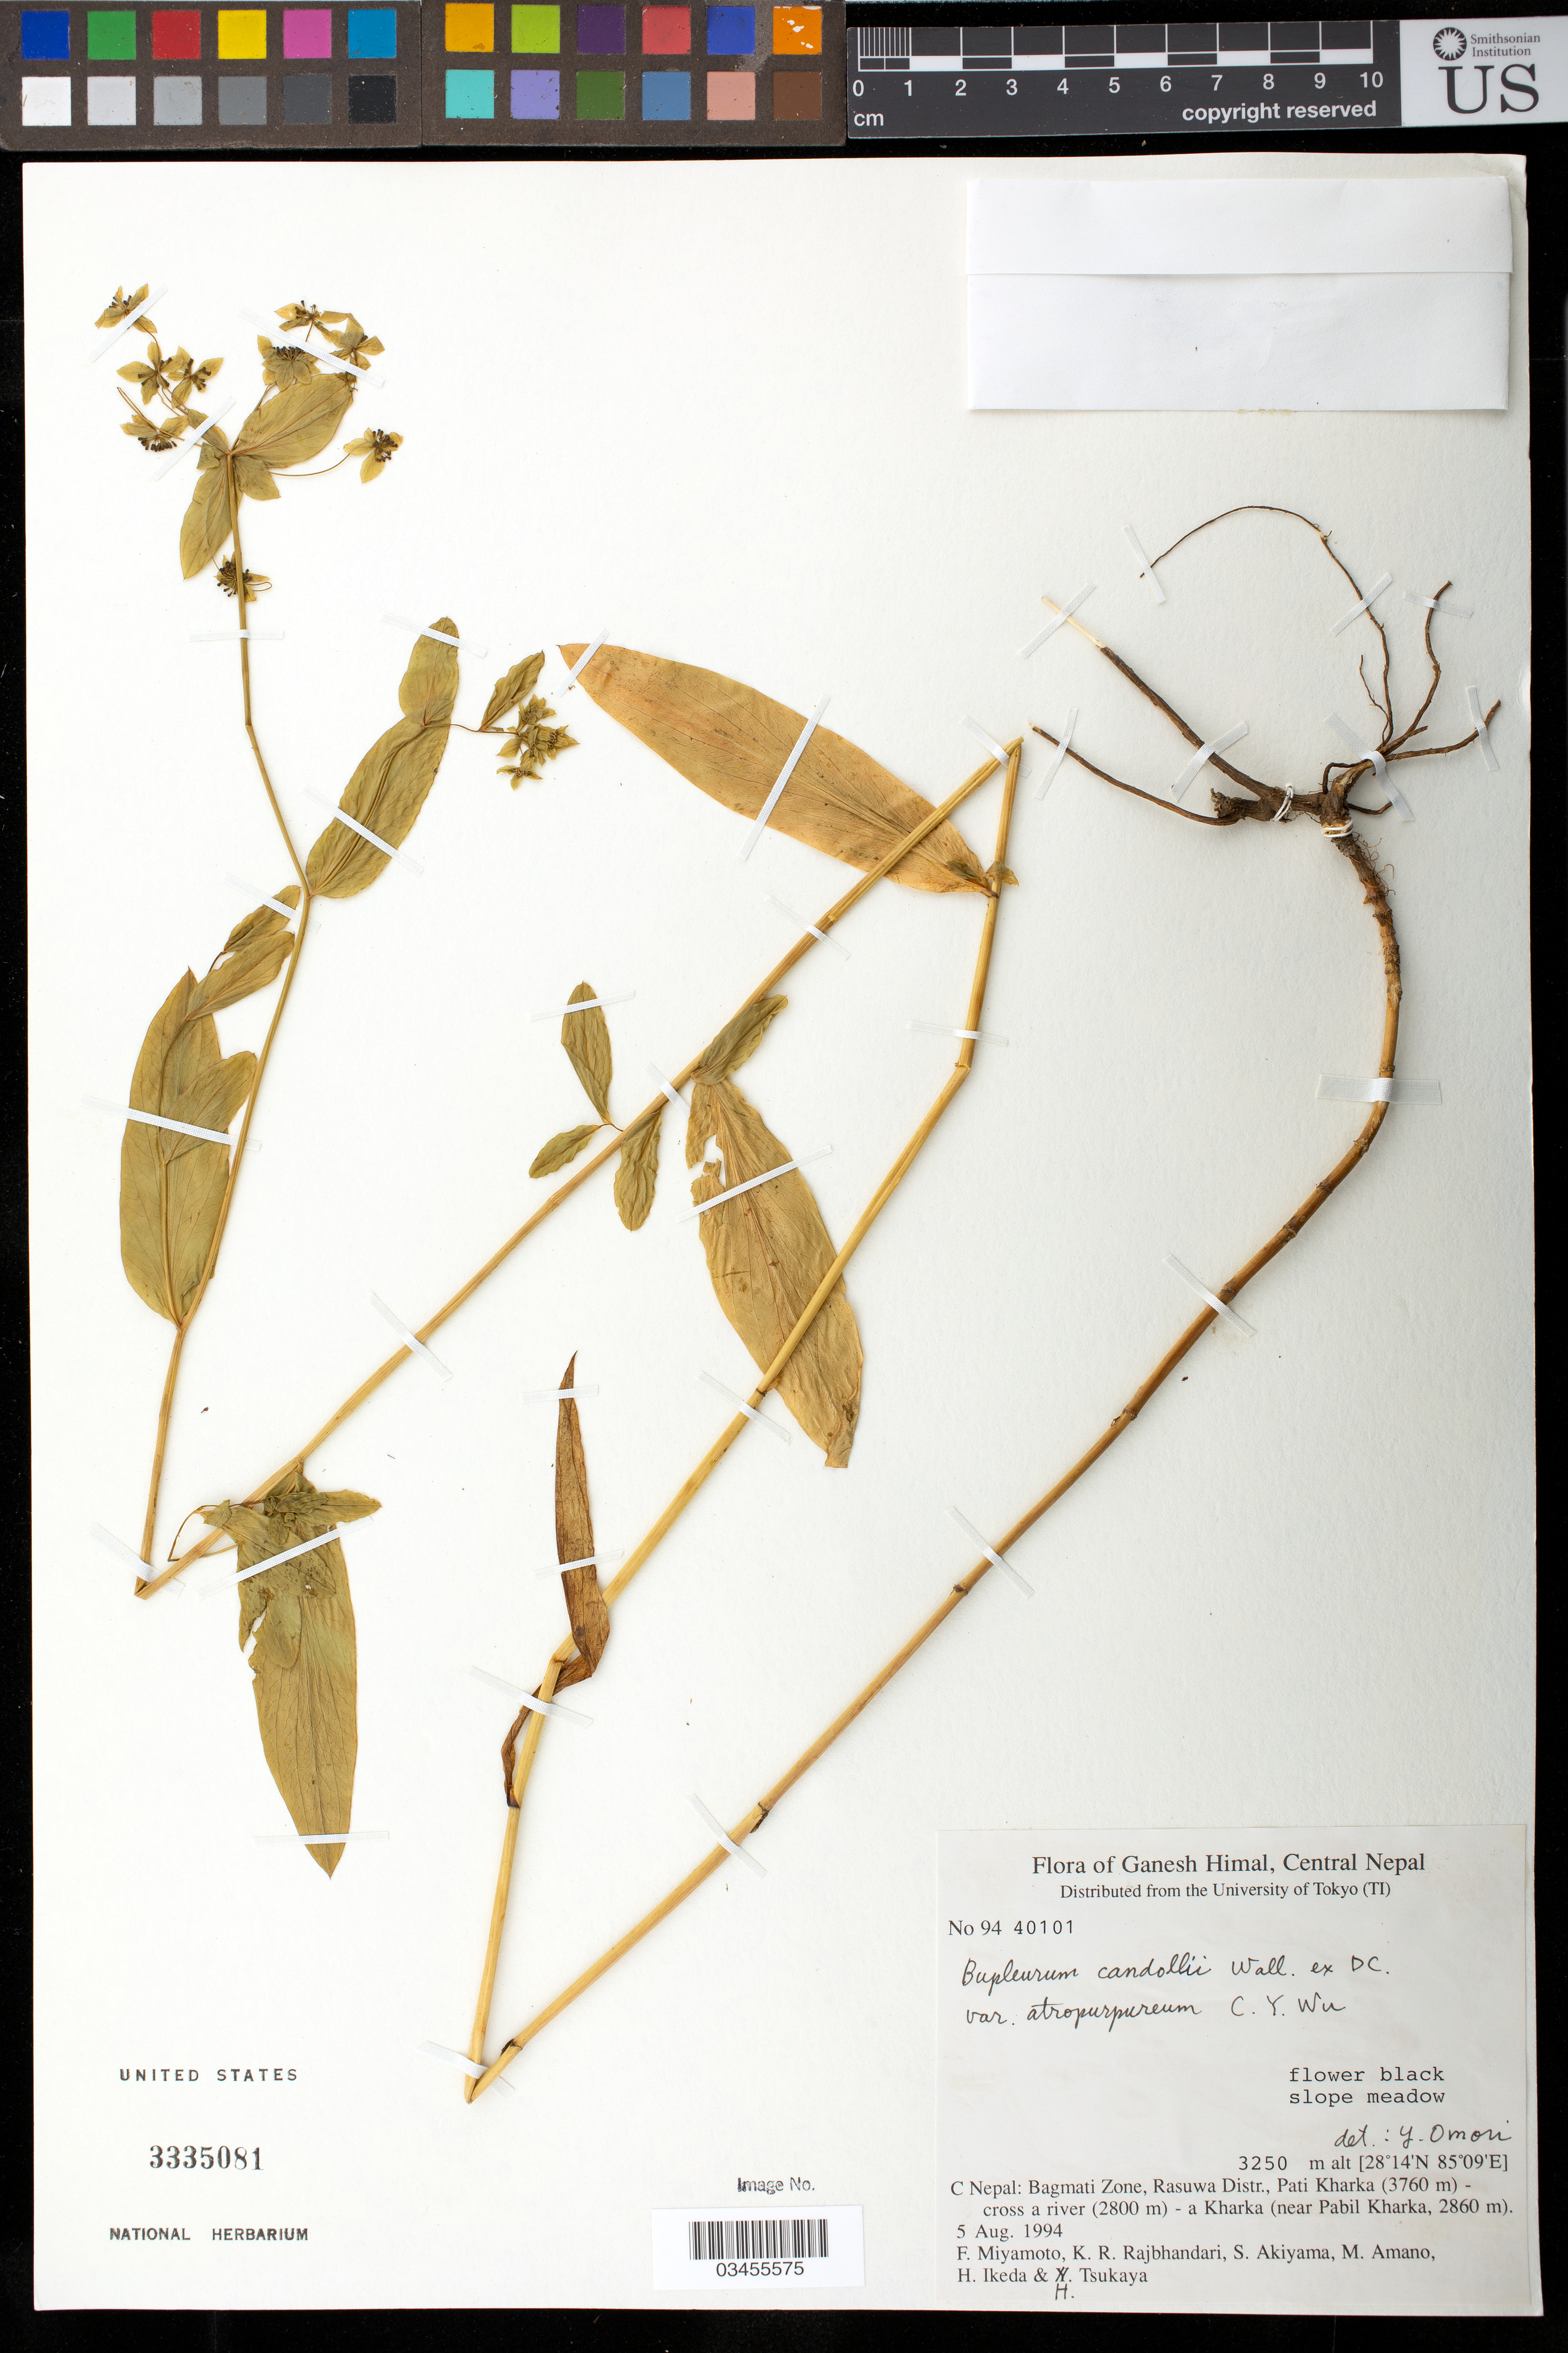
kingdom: Plantae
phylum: Tracheophyta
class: Magnoliopsida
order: Apiales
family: Apiaceae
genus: Bupleurum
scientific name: Bupleurum candollei var. atropurpureum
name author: C.Y. Wu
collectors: F. Miyamoto, K. Rajbhandari, Shinobu Akiyama, M. Amano & et al.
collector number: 9440101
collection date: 1994-08-05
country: Nepal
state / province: Bagmati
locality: Ganesh Himal, Central Nepal, Bagmati Zone, Rasuwa Distr., Pati Kharka - cross a river- a Kharka (near Pabil Kharka).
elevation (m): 3250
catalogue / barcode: US 3335081